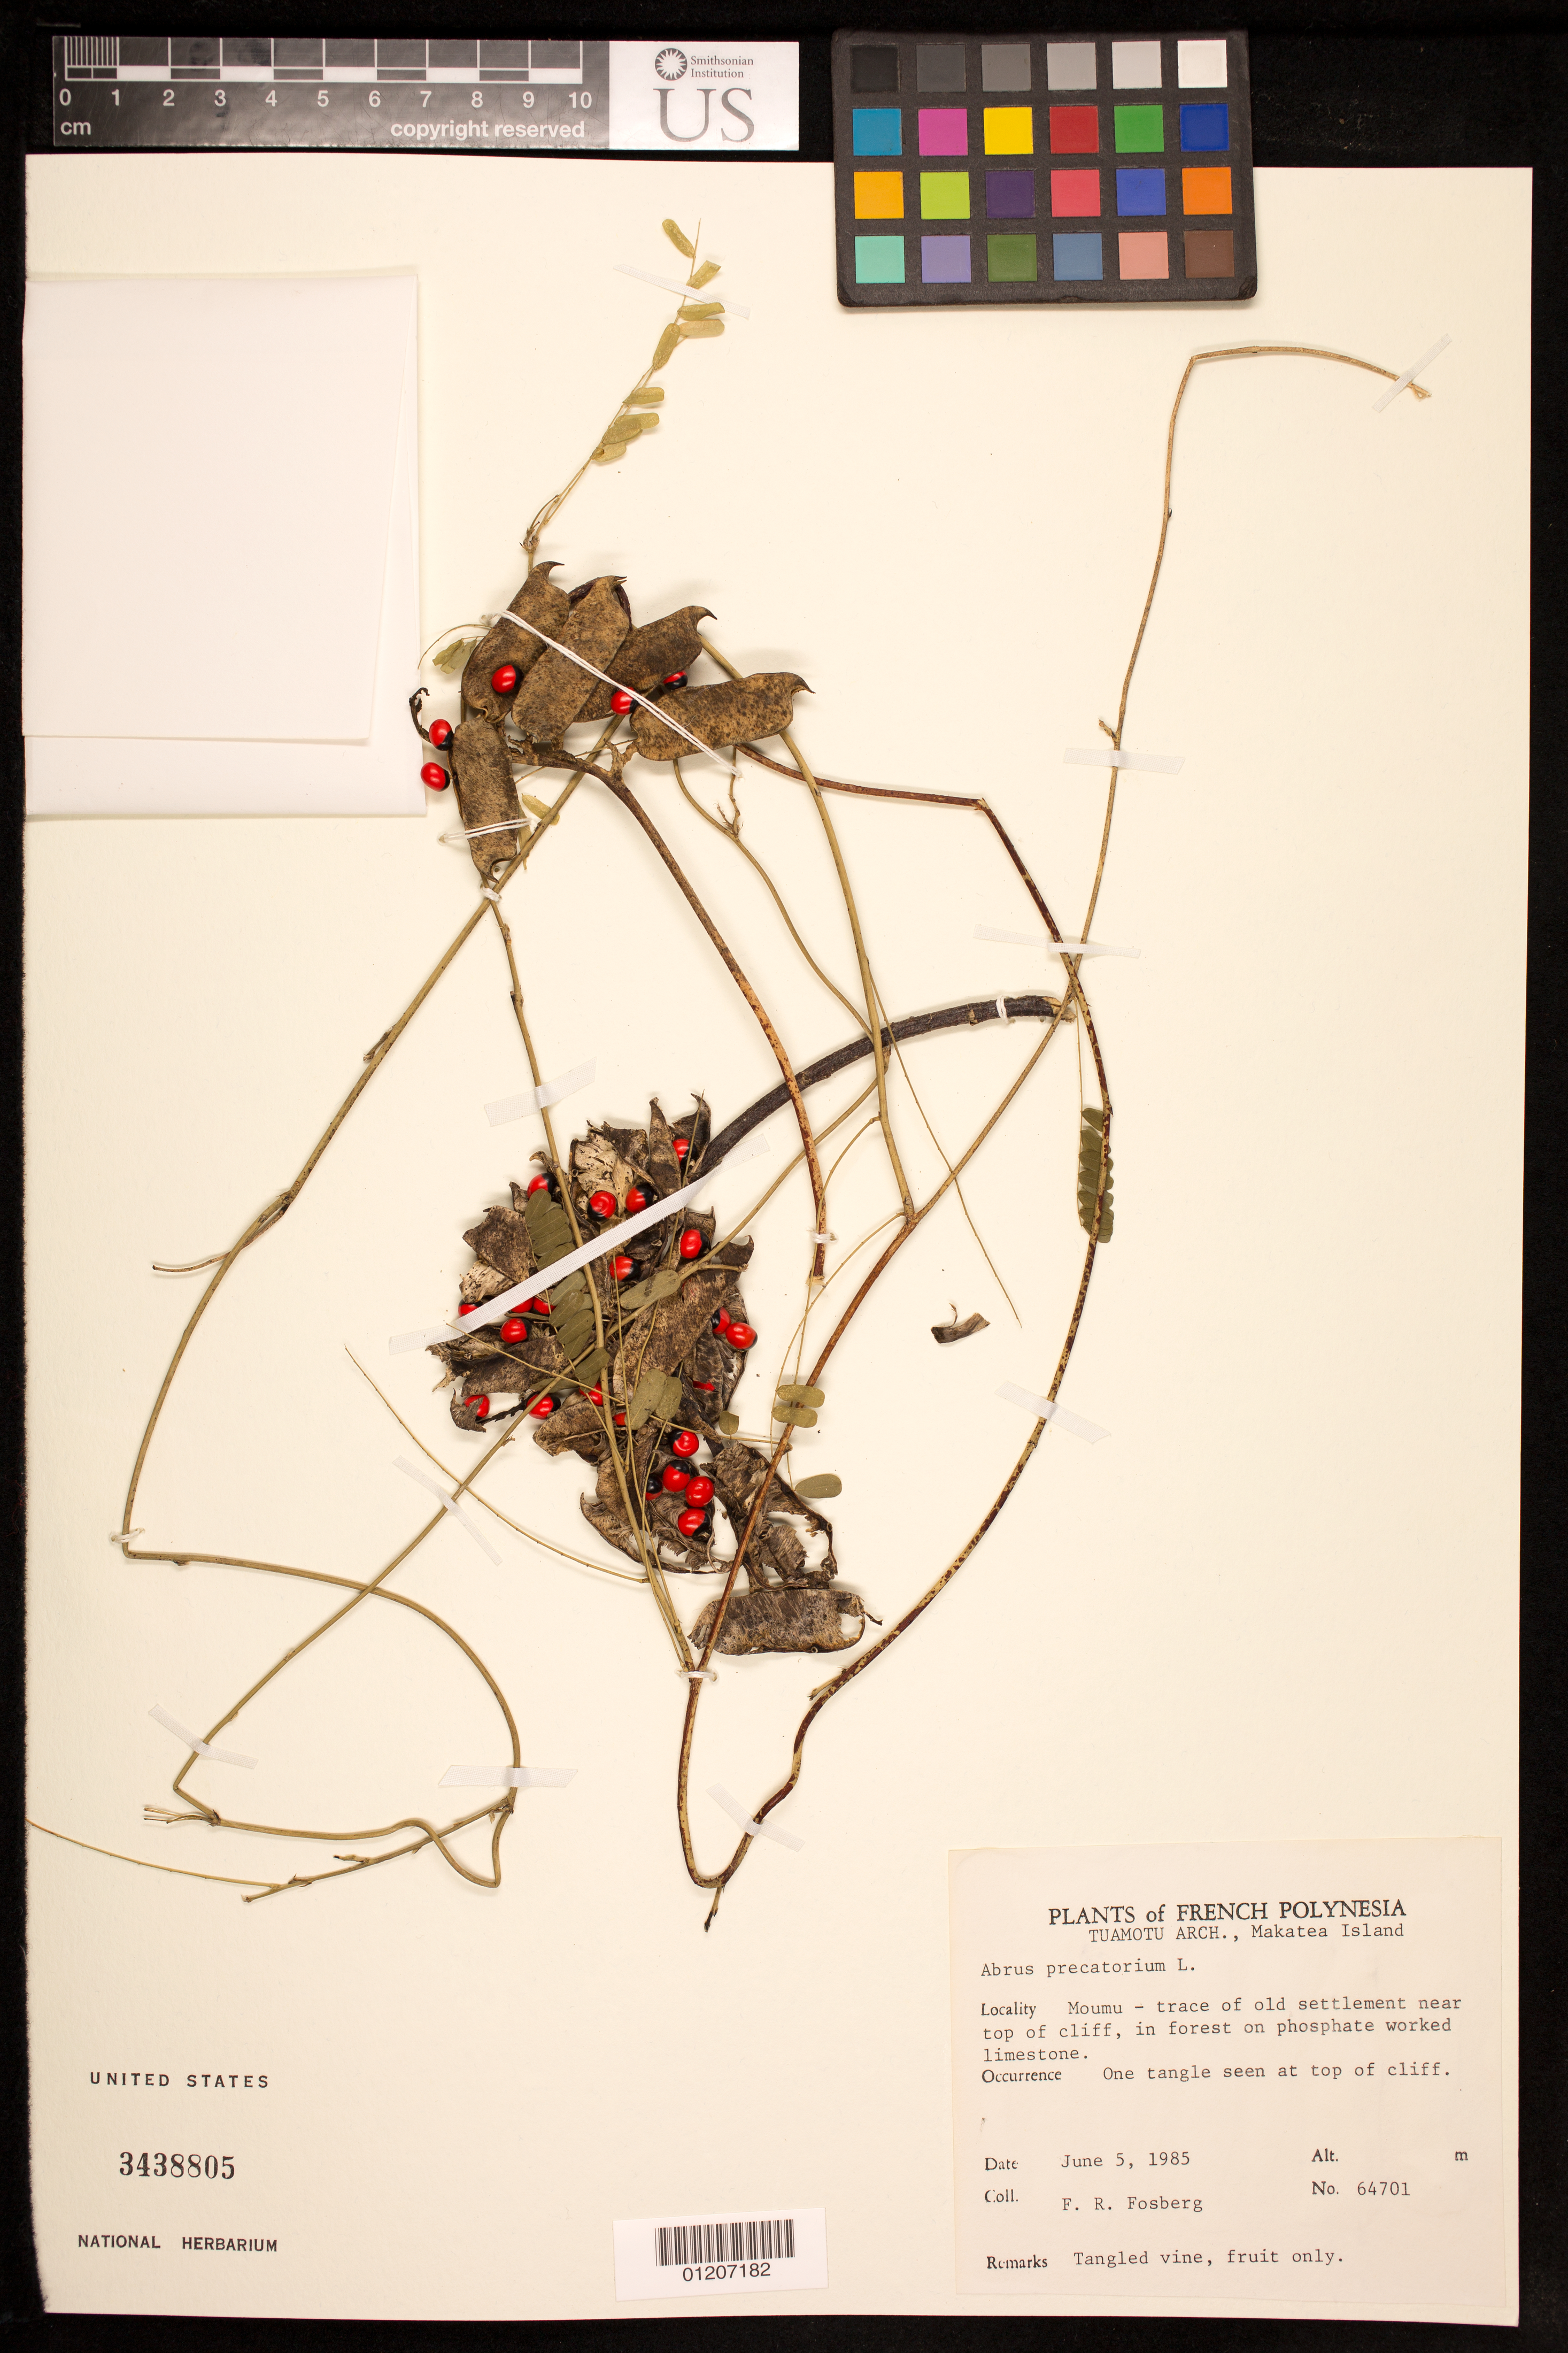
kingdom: Plantae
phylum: Tracheophyta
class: Magnoliopsida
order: Fabales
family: Fabaceae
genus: Abrus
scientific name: Abrus precatorius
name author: L.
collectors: F. R. Fosberg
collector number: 64701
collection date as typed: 05 Jun 1985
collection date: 1985-06-05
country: French Polynesia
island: Makatea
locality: Moumu - trace of old settlement near top of cliff.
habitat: In forest.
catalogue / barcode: US 3438805